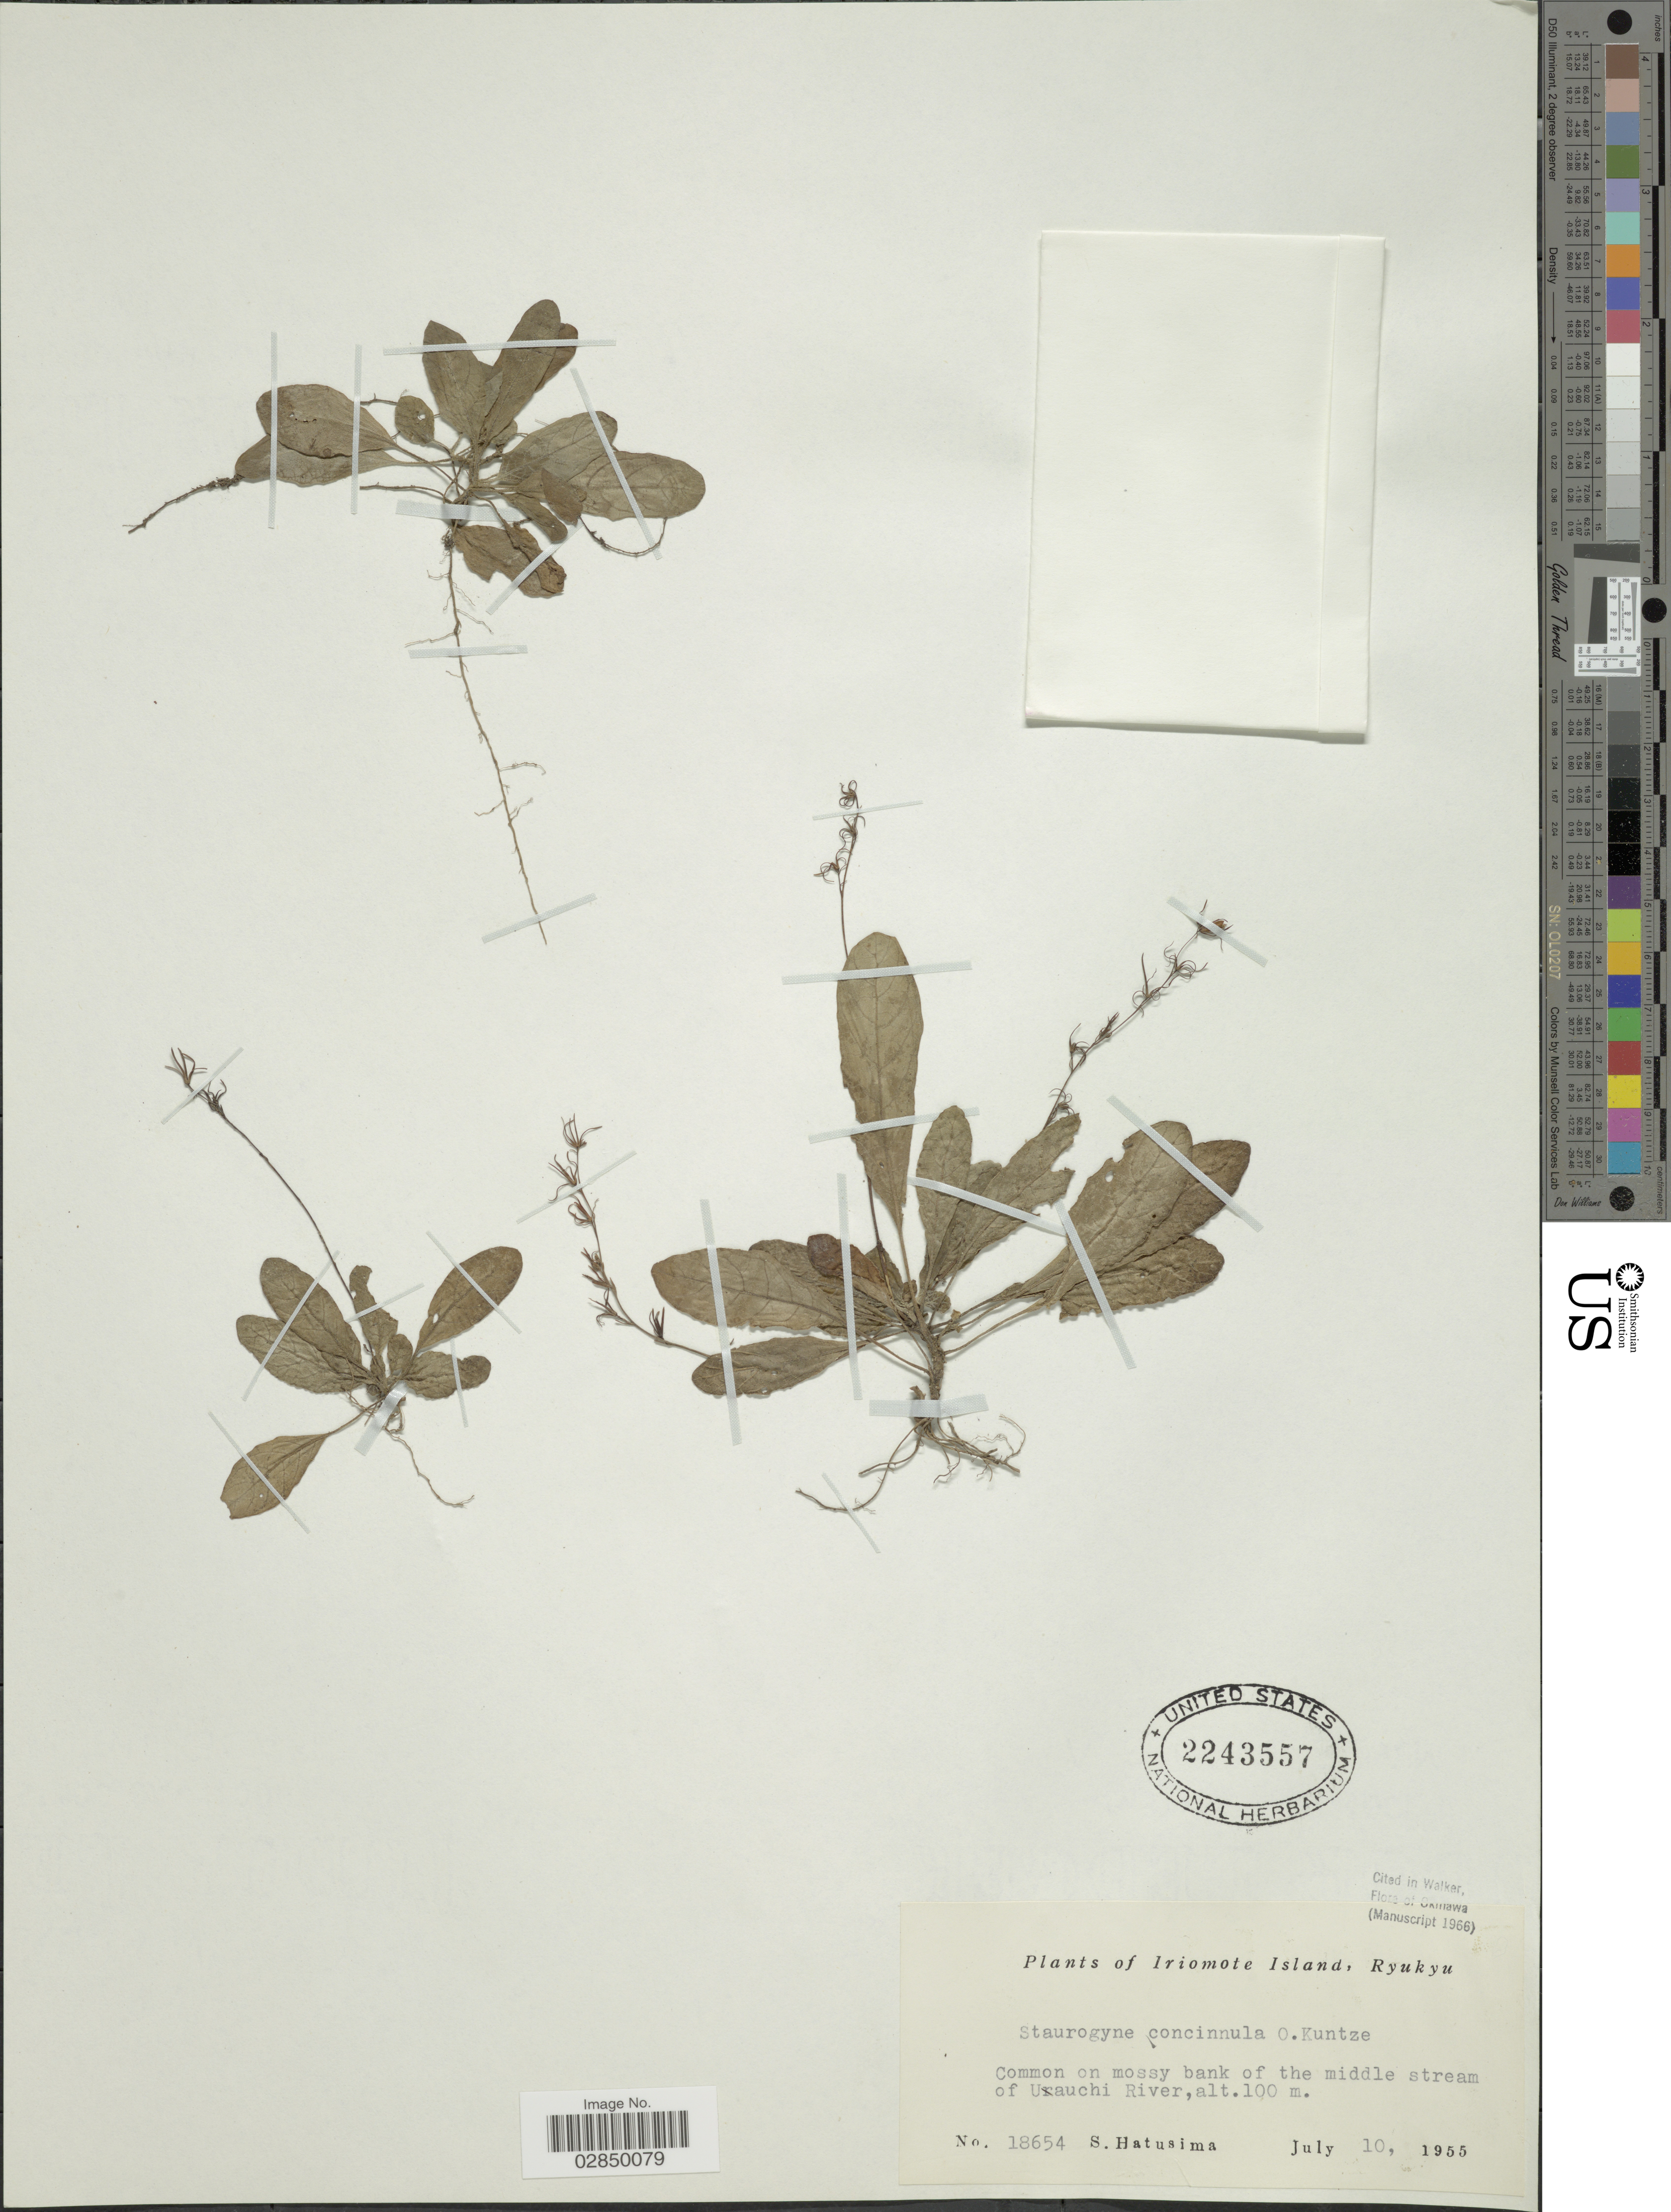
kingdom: Plantae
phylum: Tracheophyta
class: Magnoliopsida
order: Lamiales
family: Acanthaceae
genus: Staurogyne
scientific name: Staurogyne concinnula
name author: (Hance) Kuntze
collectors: S. Hatusima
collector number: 18654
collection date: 1955-07-10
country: Japan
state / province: Okinawa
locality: Iriomote Island, Ryukyu. Common on mossy bank of the middle stream of Urauchi River.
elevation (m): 100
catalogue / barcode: US 2243557